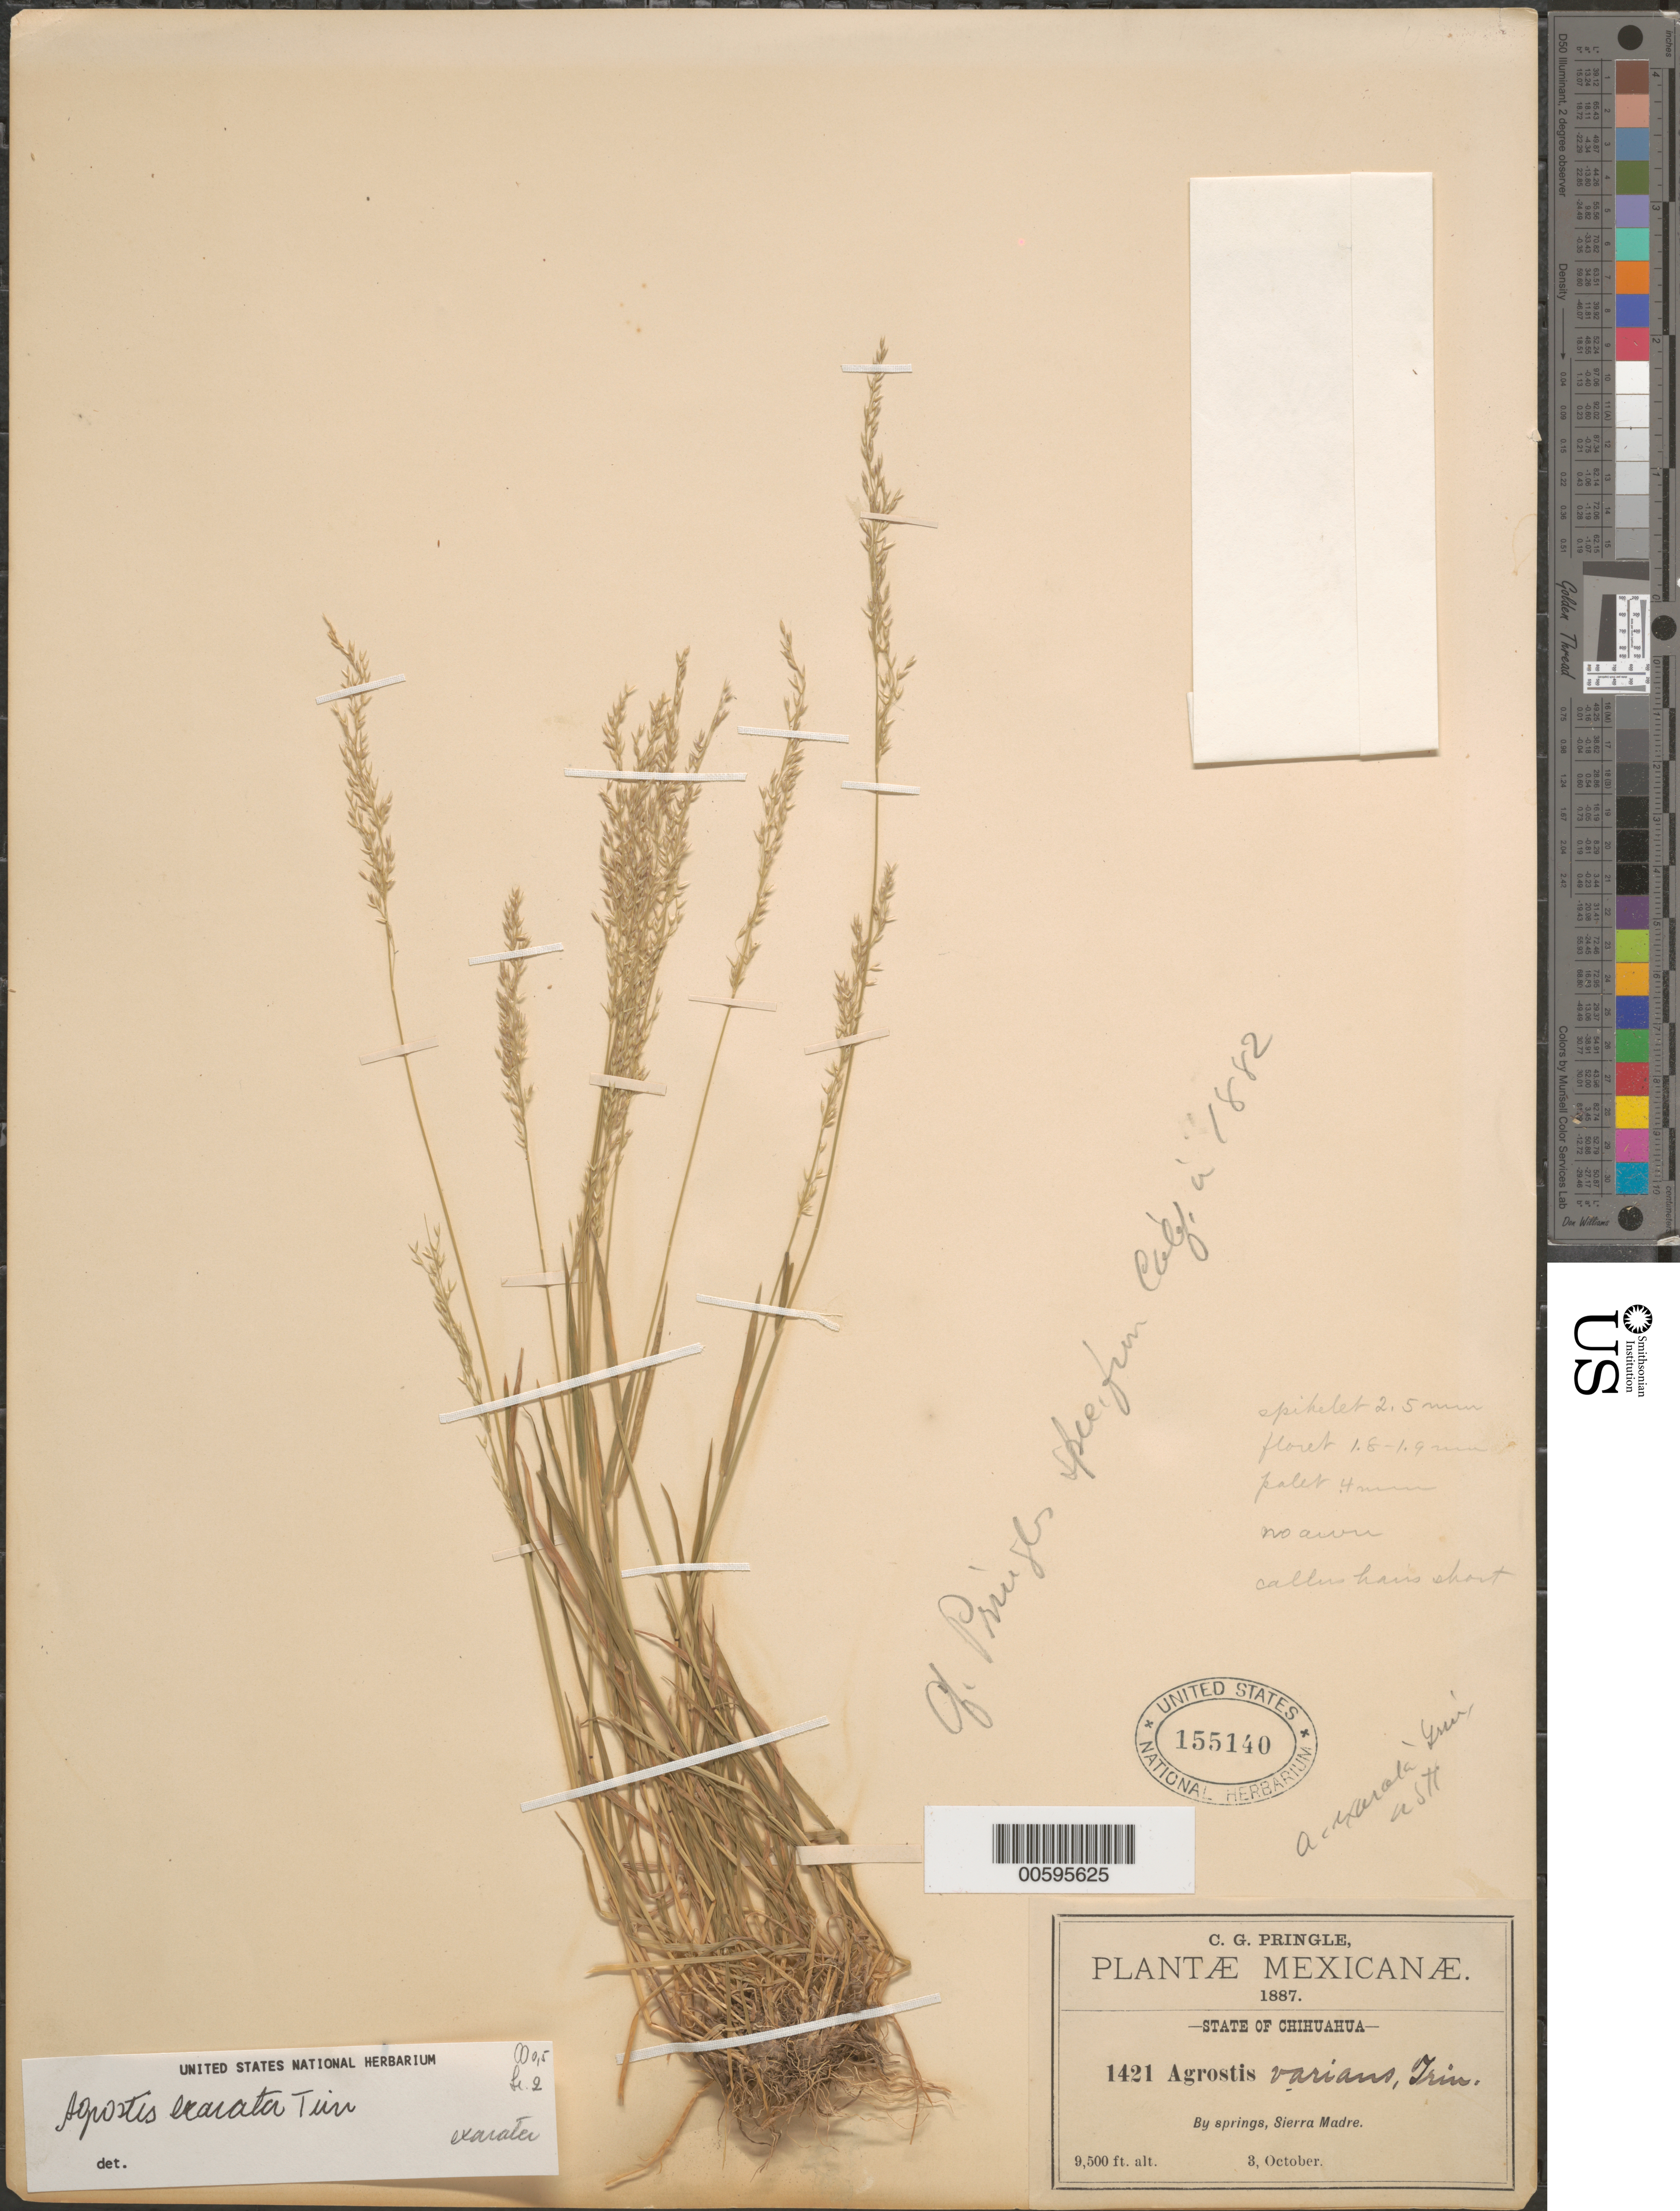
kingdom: Plantae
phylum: Tracheophyta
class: Liliopsida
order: Poales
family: Poaceae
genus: Agrostis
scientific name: Agrostis varians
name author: Trin.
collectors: C. G. Pringle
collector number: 1421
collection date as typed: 3 Oct 1887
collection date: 1887-10-03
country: Mexico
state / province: Chihuahua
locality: Sierra Madre.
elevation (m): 2896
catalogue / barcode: US 155140